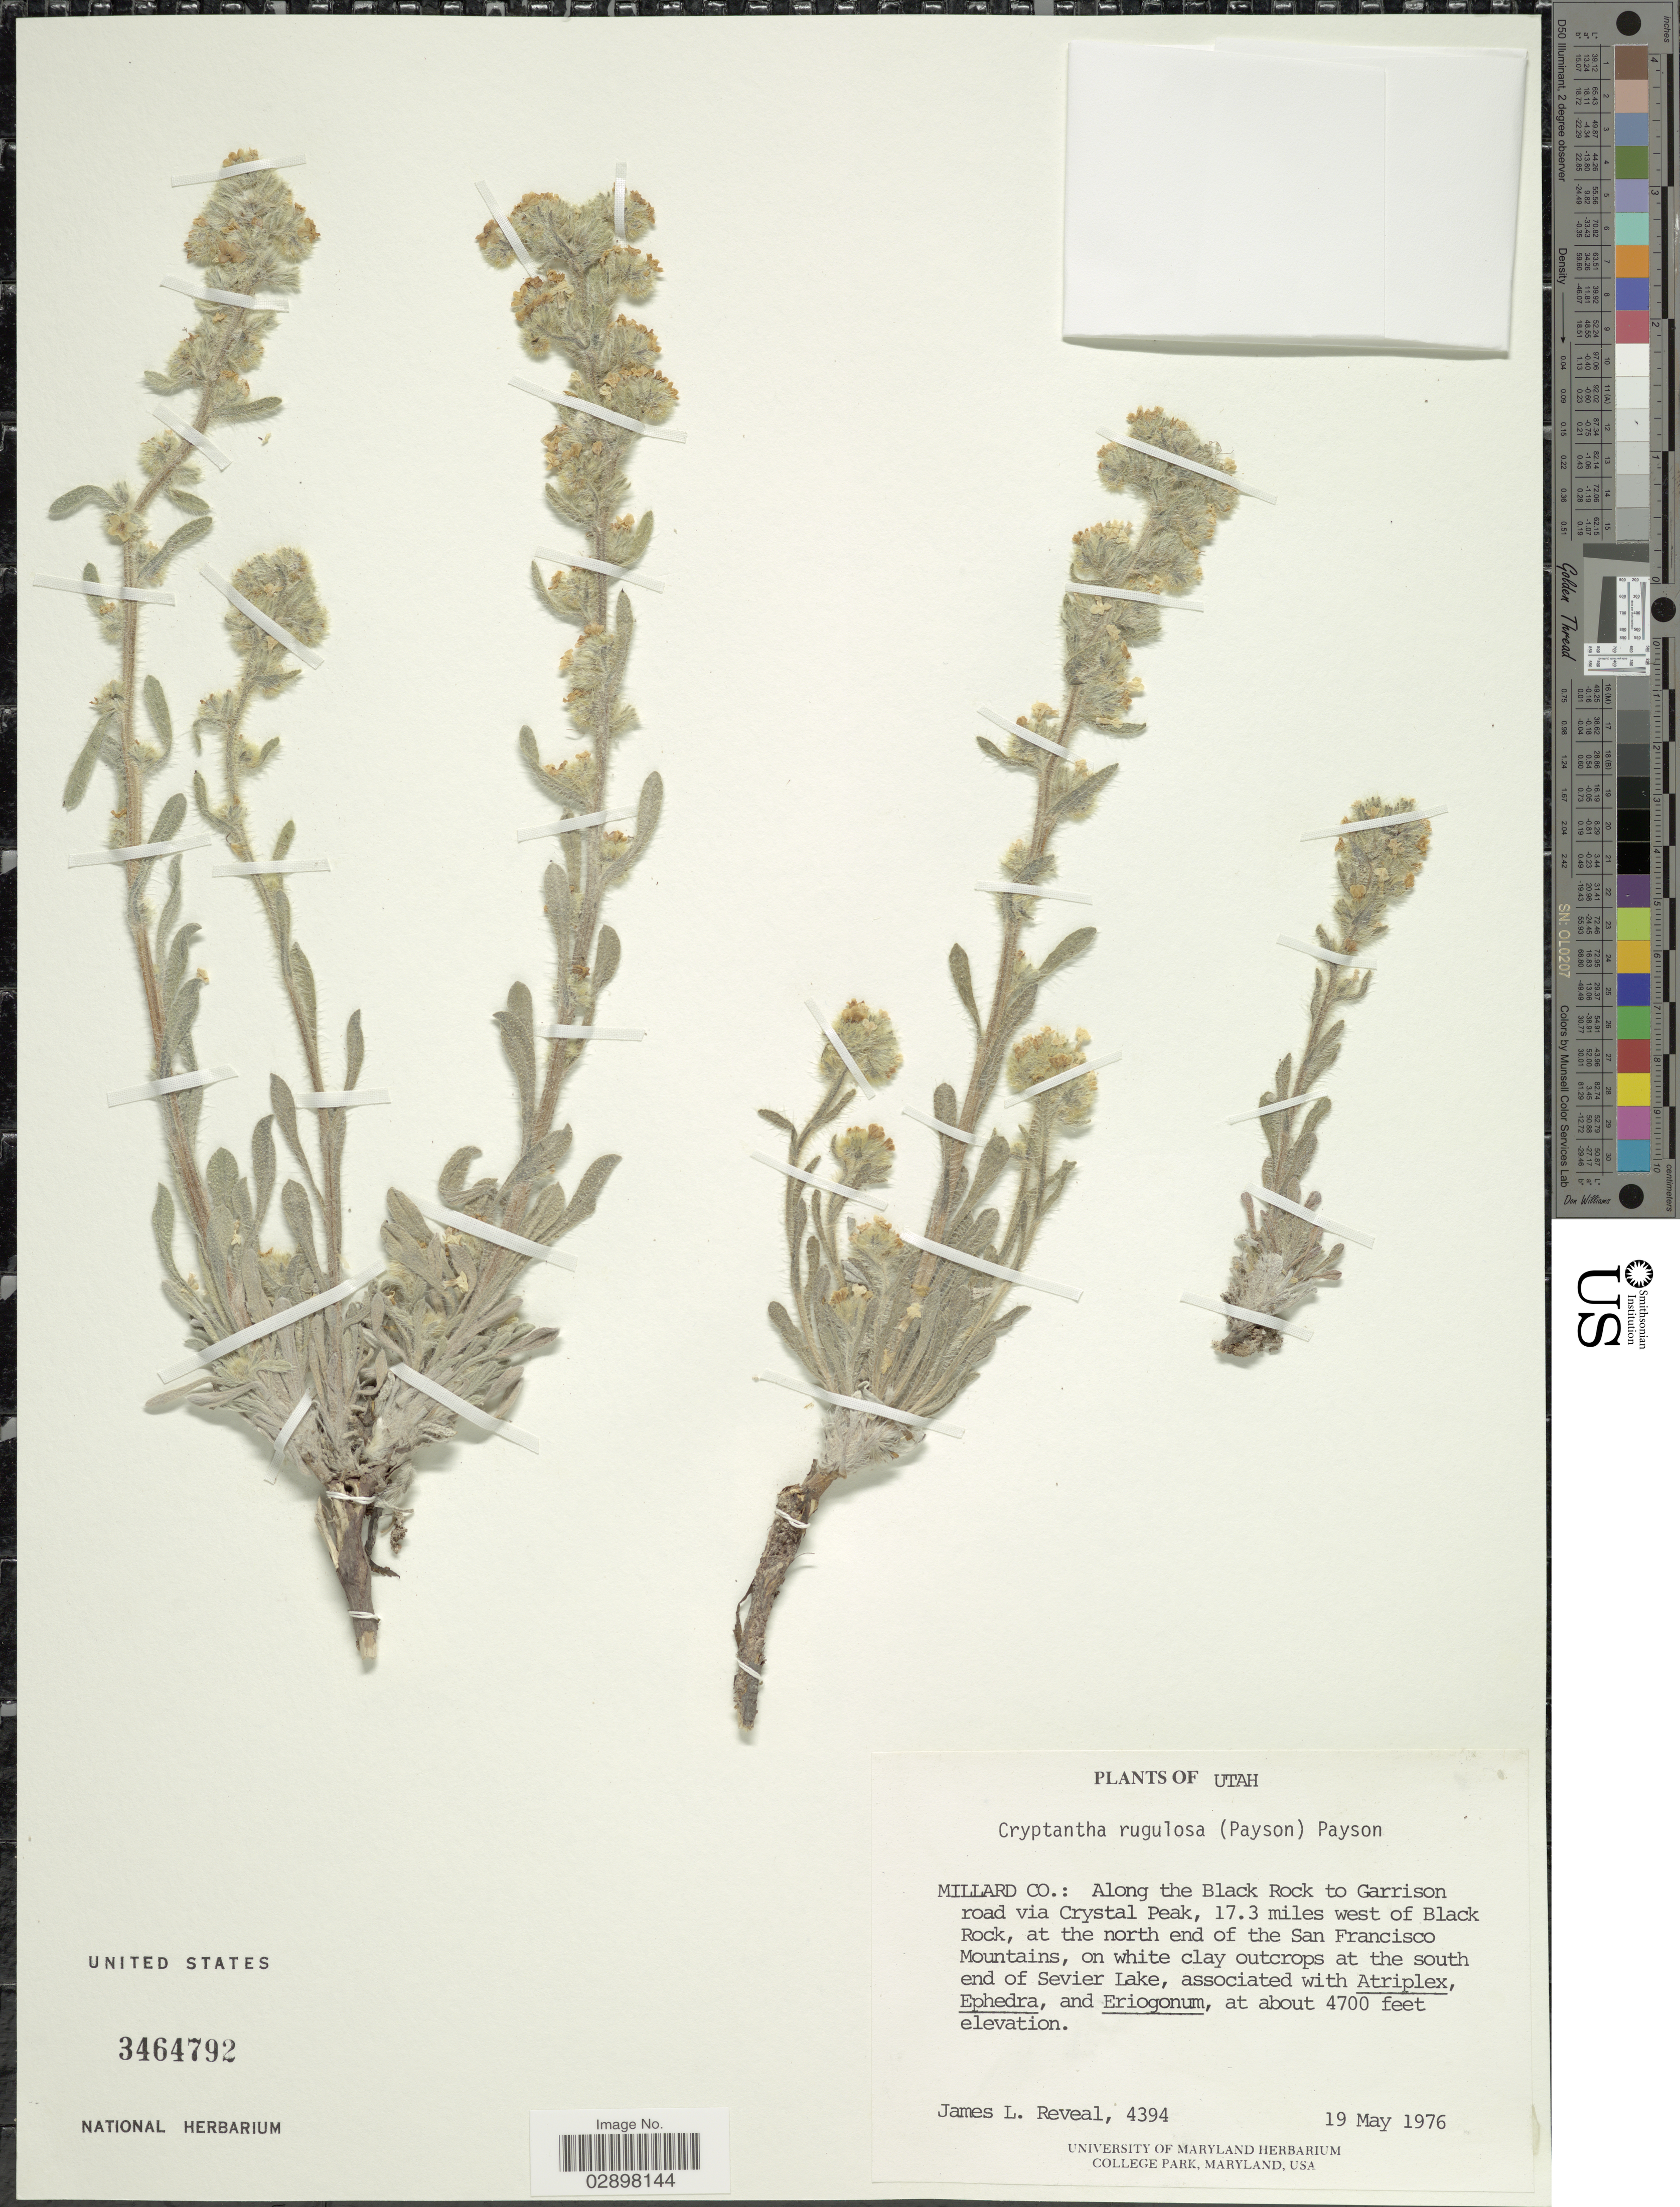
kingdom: Plantae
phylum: Tracheophyta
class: Magnoliopsida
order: Boraginales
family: Boraginaceae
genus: Cryptantha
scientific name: Cryptantha rugulosa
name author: (Payson) Payson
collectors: J. L. Reveal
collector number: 4394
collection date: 1976-05-19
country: United States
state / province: Utah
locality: Millard Co.: Along the Black Rock to Garrison road via Crystal Peak, 17.3 miles west of Black Rock, at the north end of the San Francisco Mountains.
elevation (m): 1433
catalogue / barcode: US 3464792